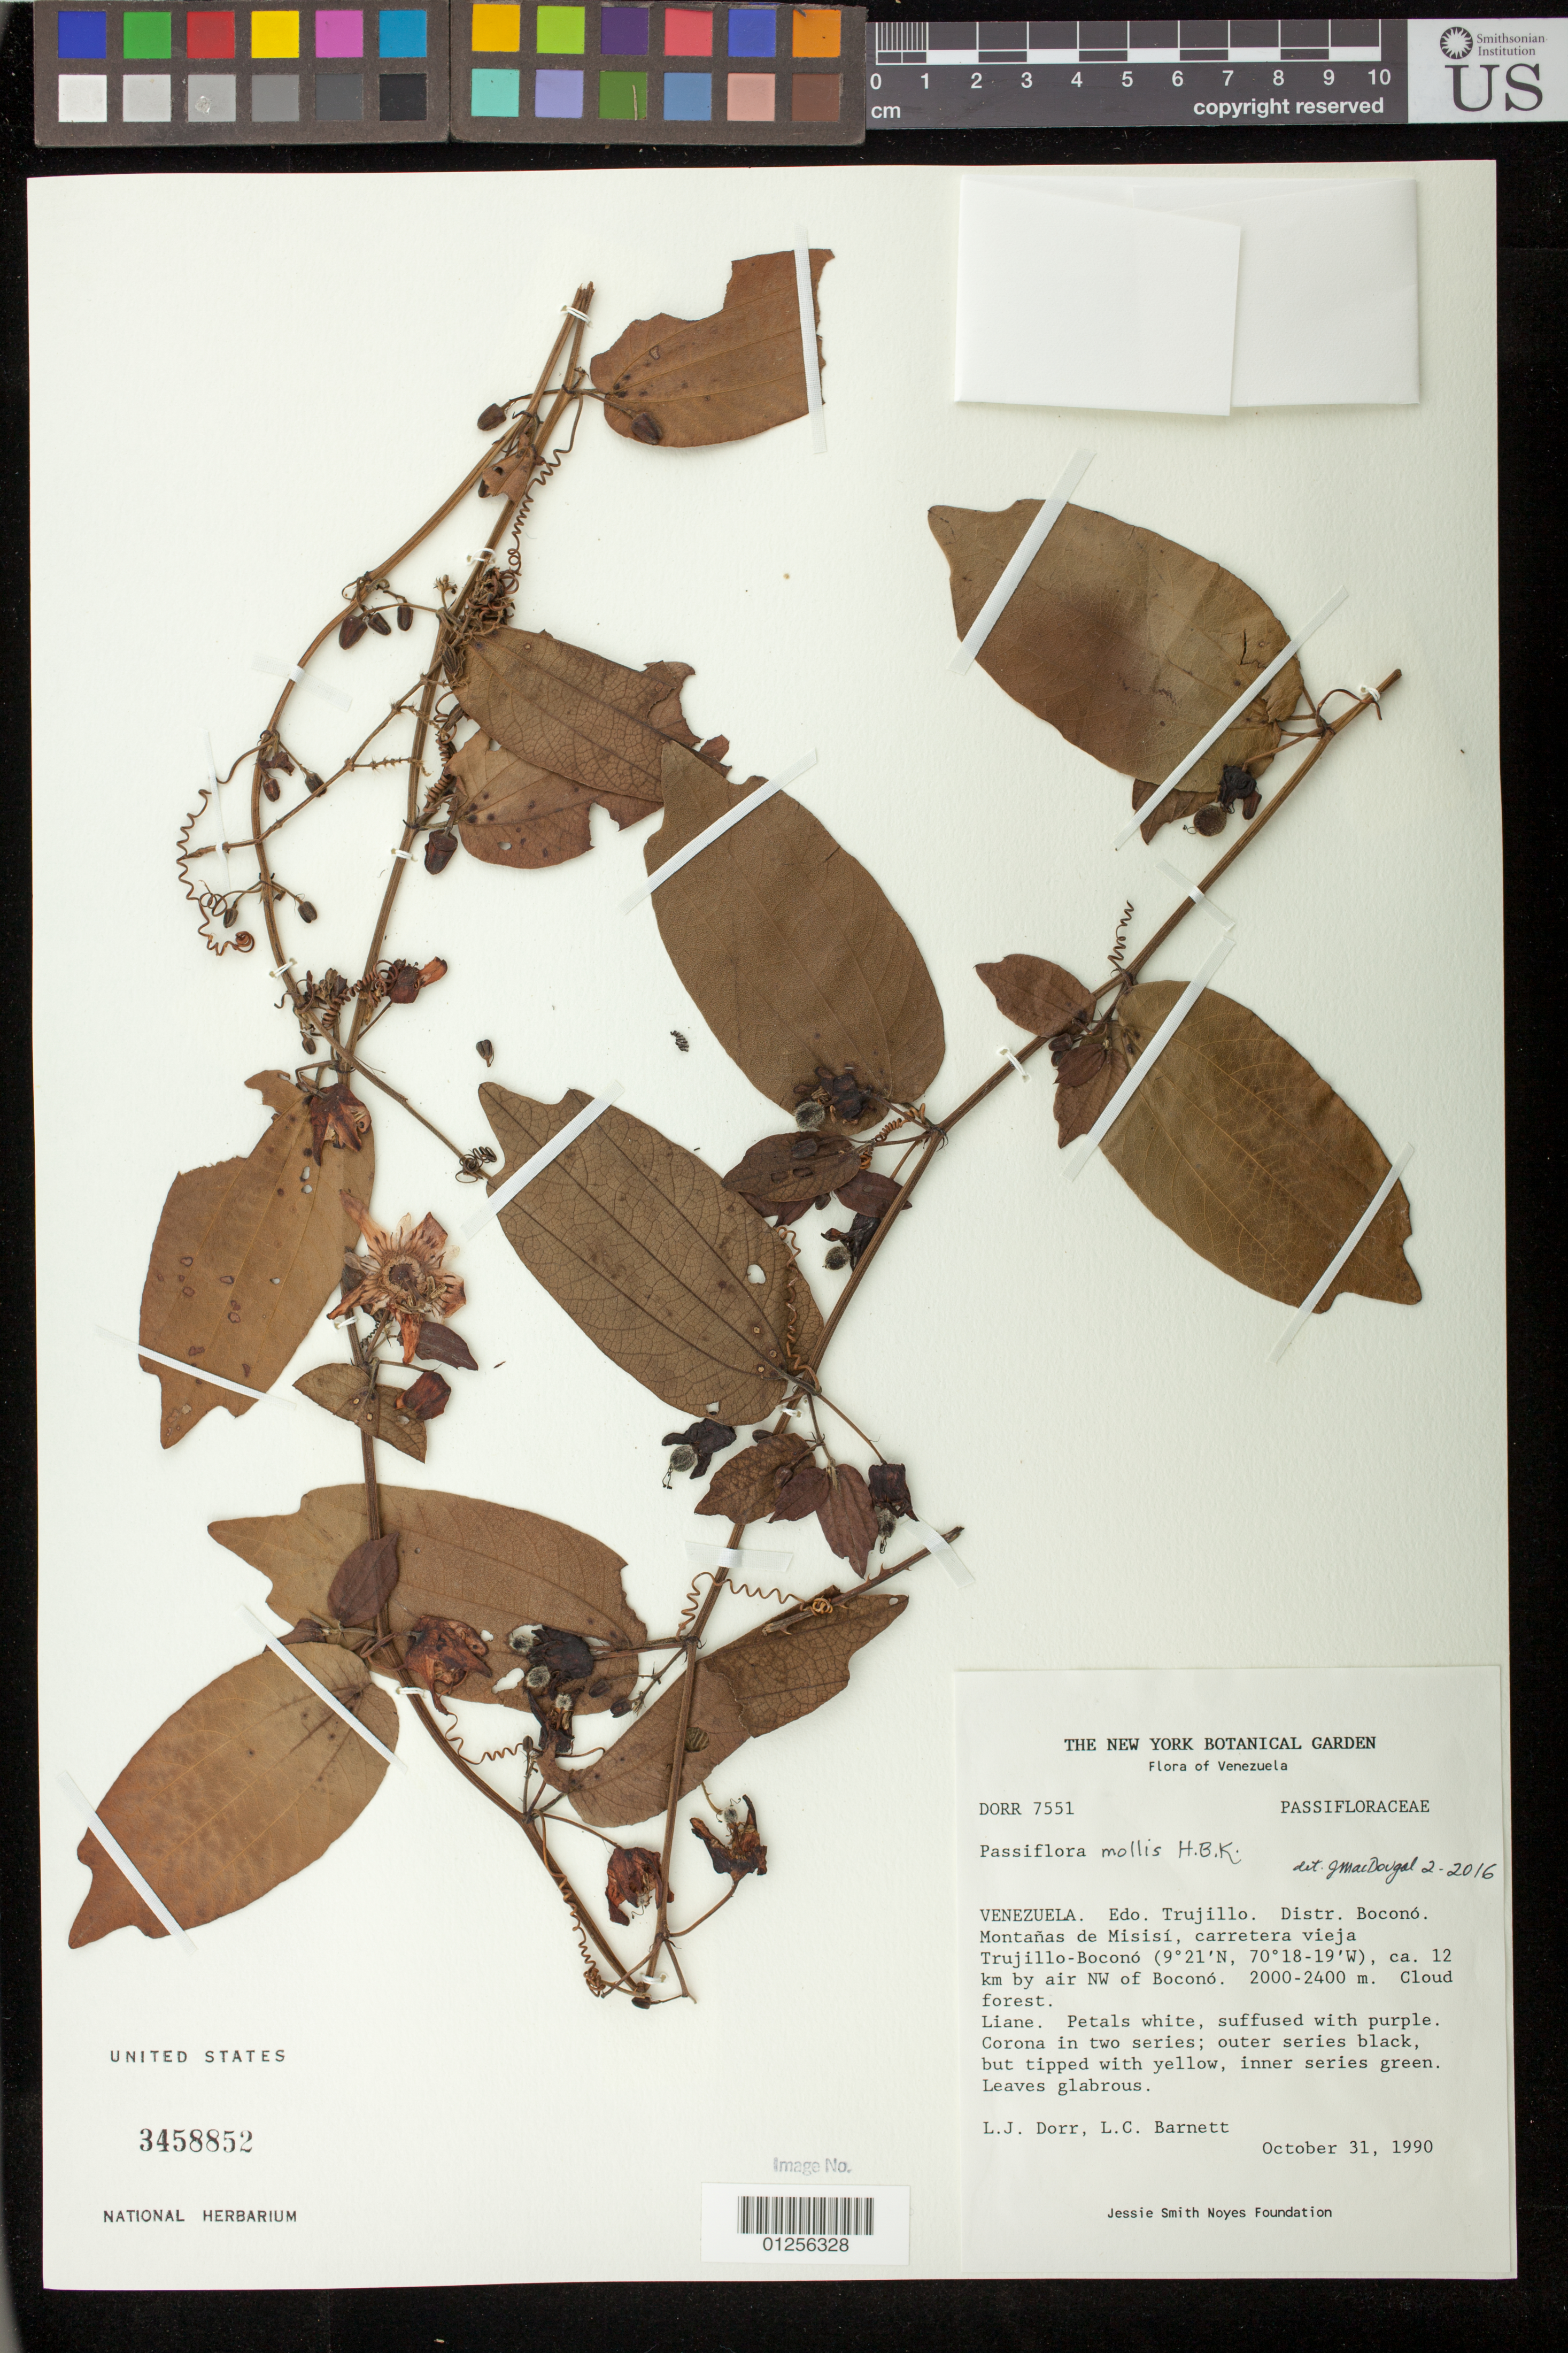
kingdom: Plantae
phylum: Tracheophyta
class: Magnoliopsida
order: Malpighiales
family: Passifloraceae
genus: Passiflora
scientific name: Passiflora mollis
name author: Kunth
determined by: MacDougal, John M.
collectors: L. J. Dorr & L. C. Barnett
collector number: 7551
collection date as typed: October 31, 1990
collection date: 1990-10-31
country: Venezuela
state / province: Trujillo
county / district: Boconó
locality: Montañas de Misisí, carretera vieja Trujillo-Boconó, ca. 12 km by air NW of Boconó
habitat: Cloud forest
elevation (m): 2000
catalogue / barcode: US 3458852